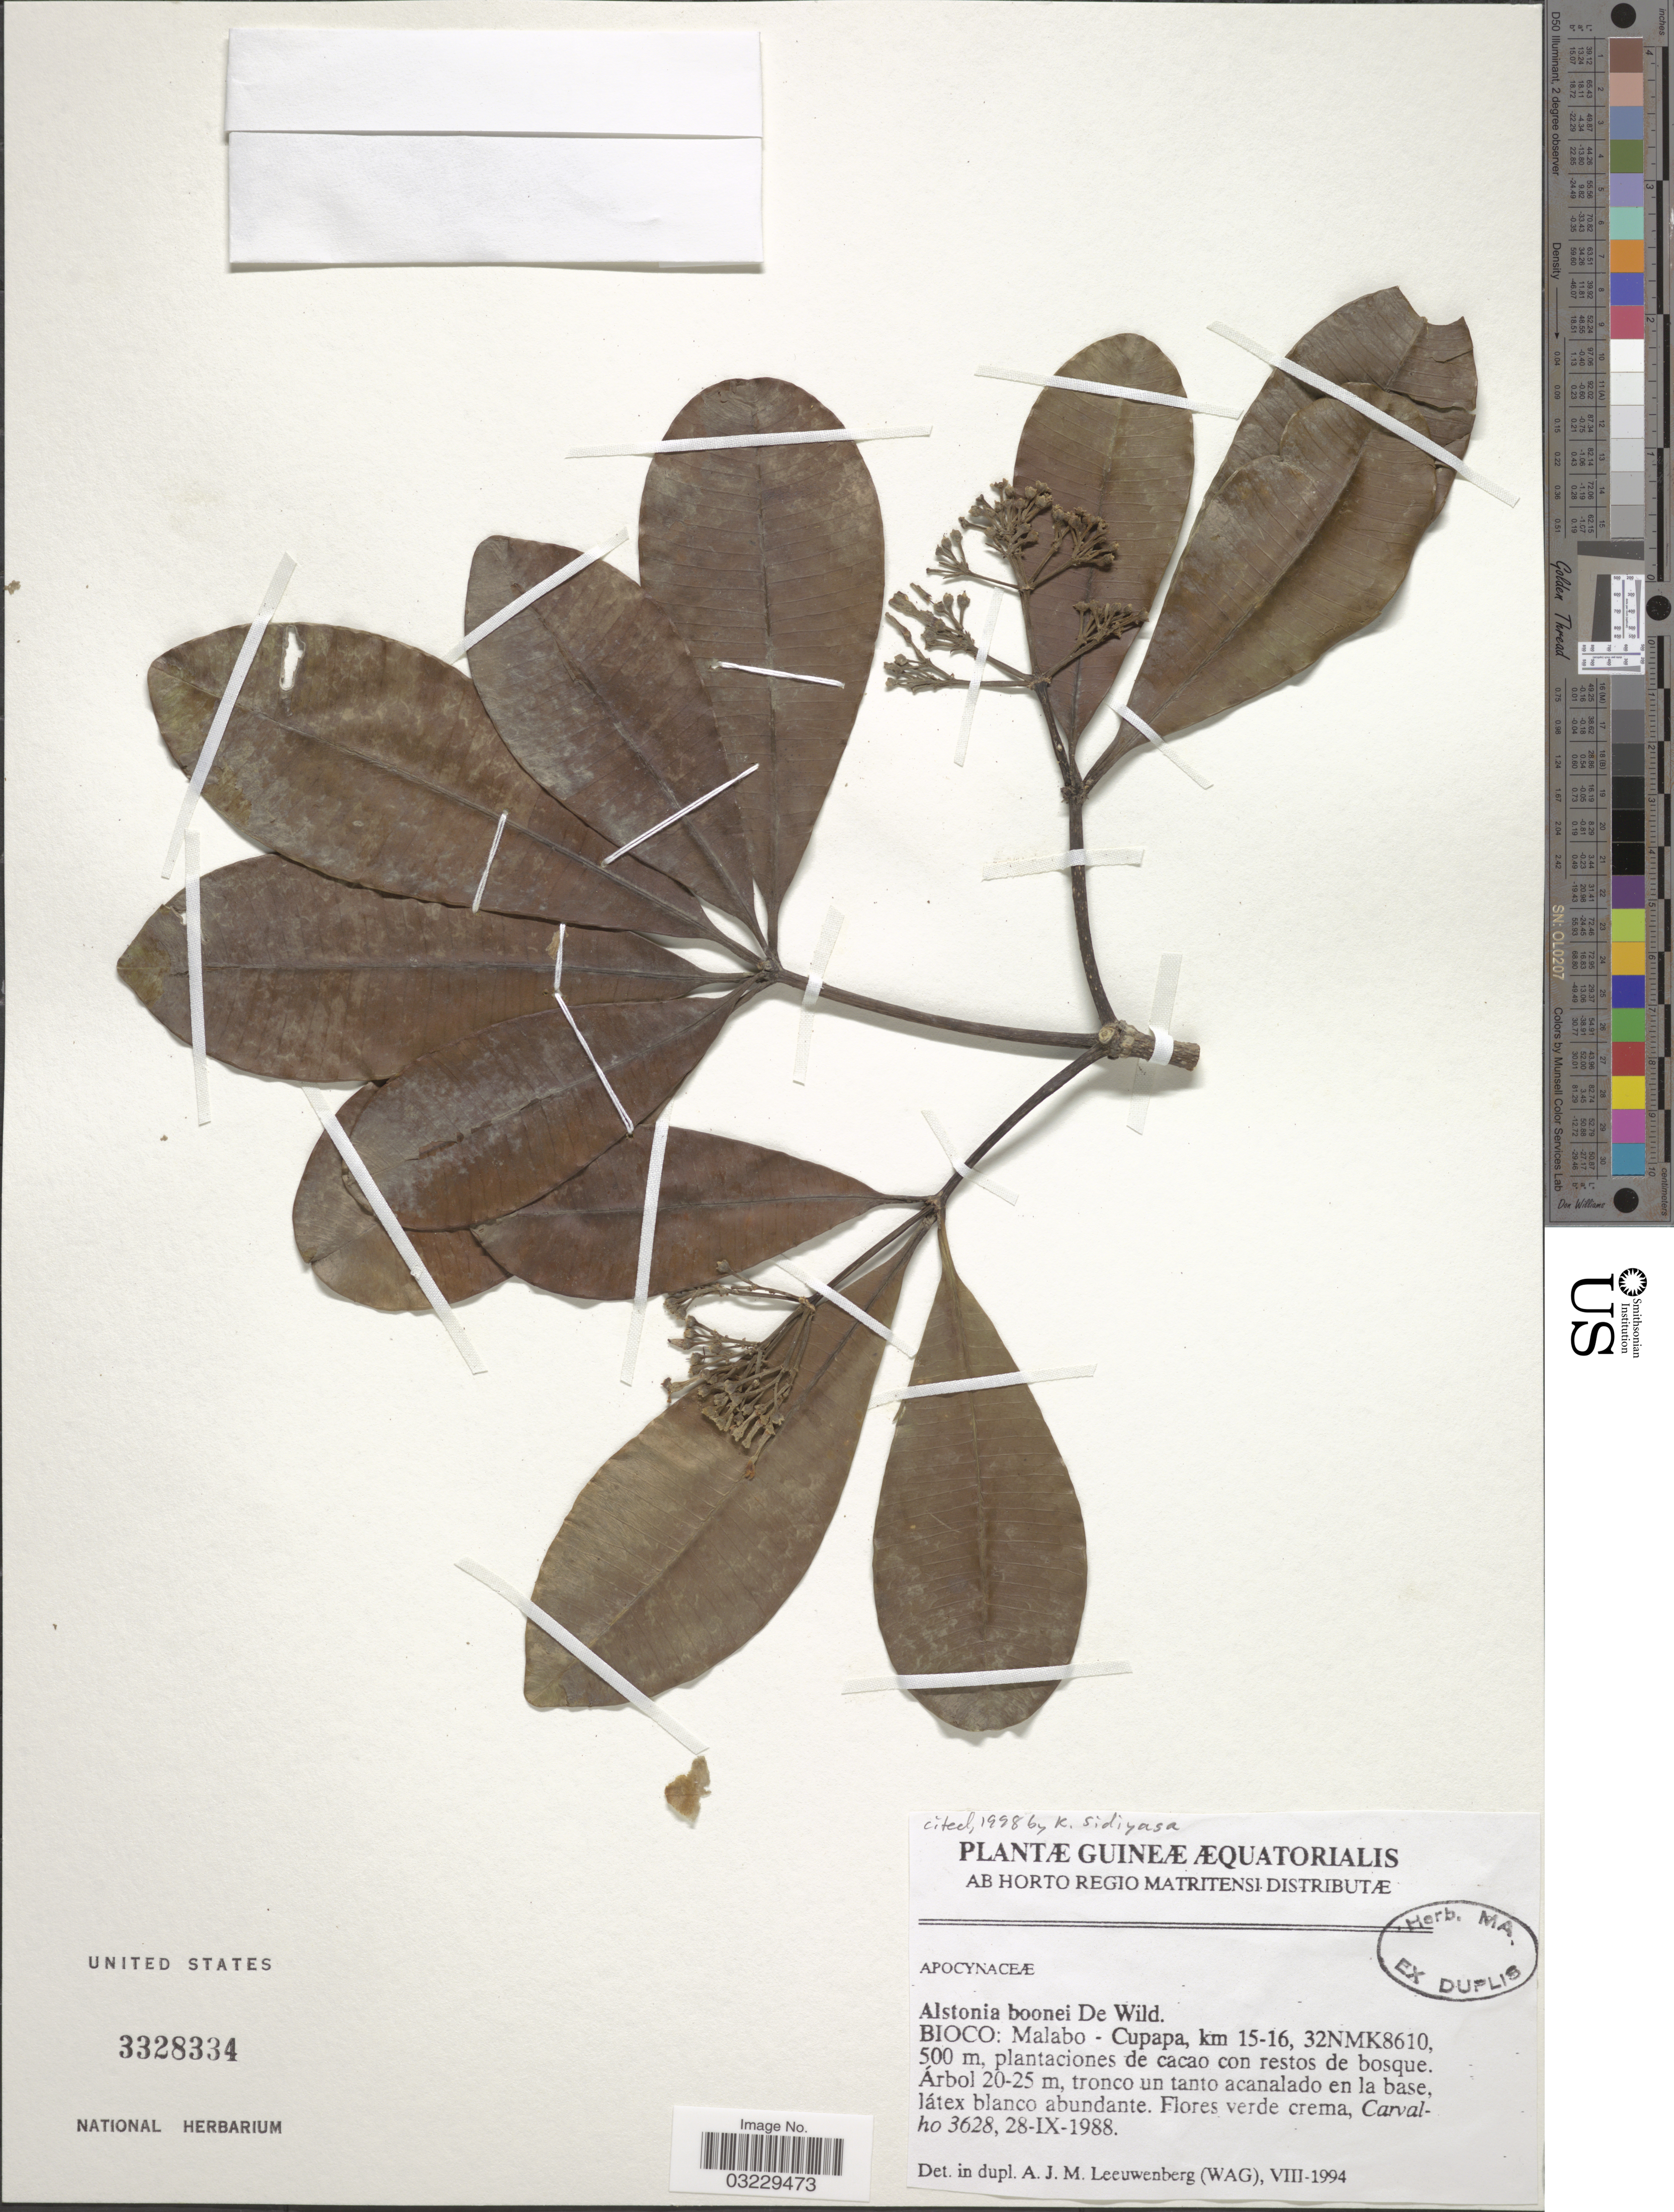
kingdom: Plantae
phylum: Tracheophyta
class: Magnoliopsida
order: Gentianales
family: Apocynaceae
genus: Alstonia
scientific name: Alstonia boonei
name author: De Wild.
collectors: Carvalho, --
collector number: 3628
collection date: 1988-09-28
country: Equatorial Guinea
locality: Guineæ Æquatorialis, Bioco: Malabo-Cupapa, km 15-16, 32NMK8610.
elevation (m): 500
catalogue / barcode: US 3328334